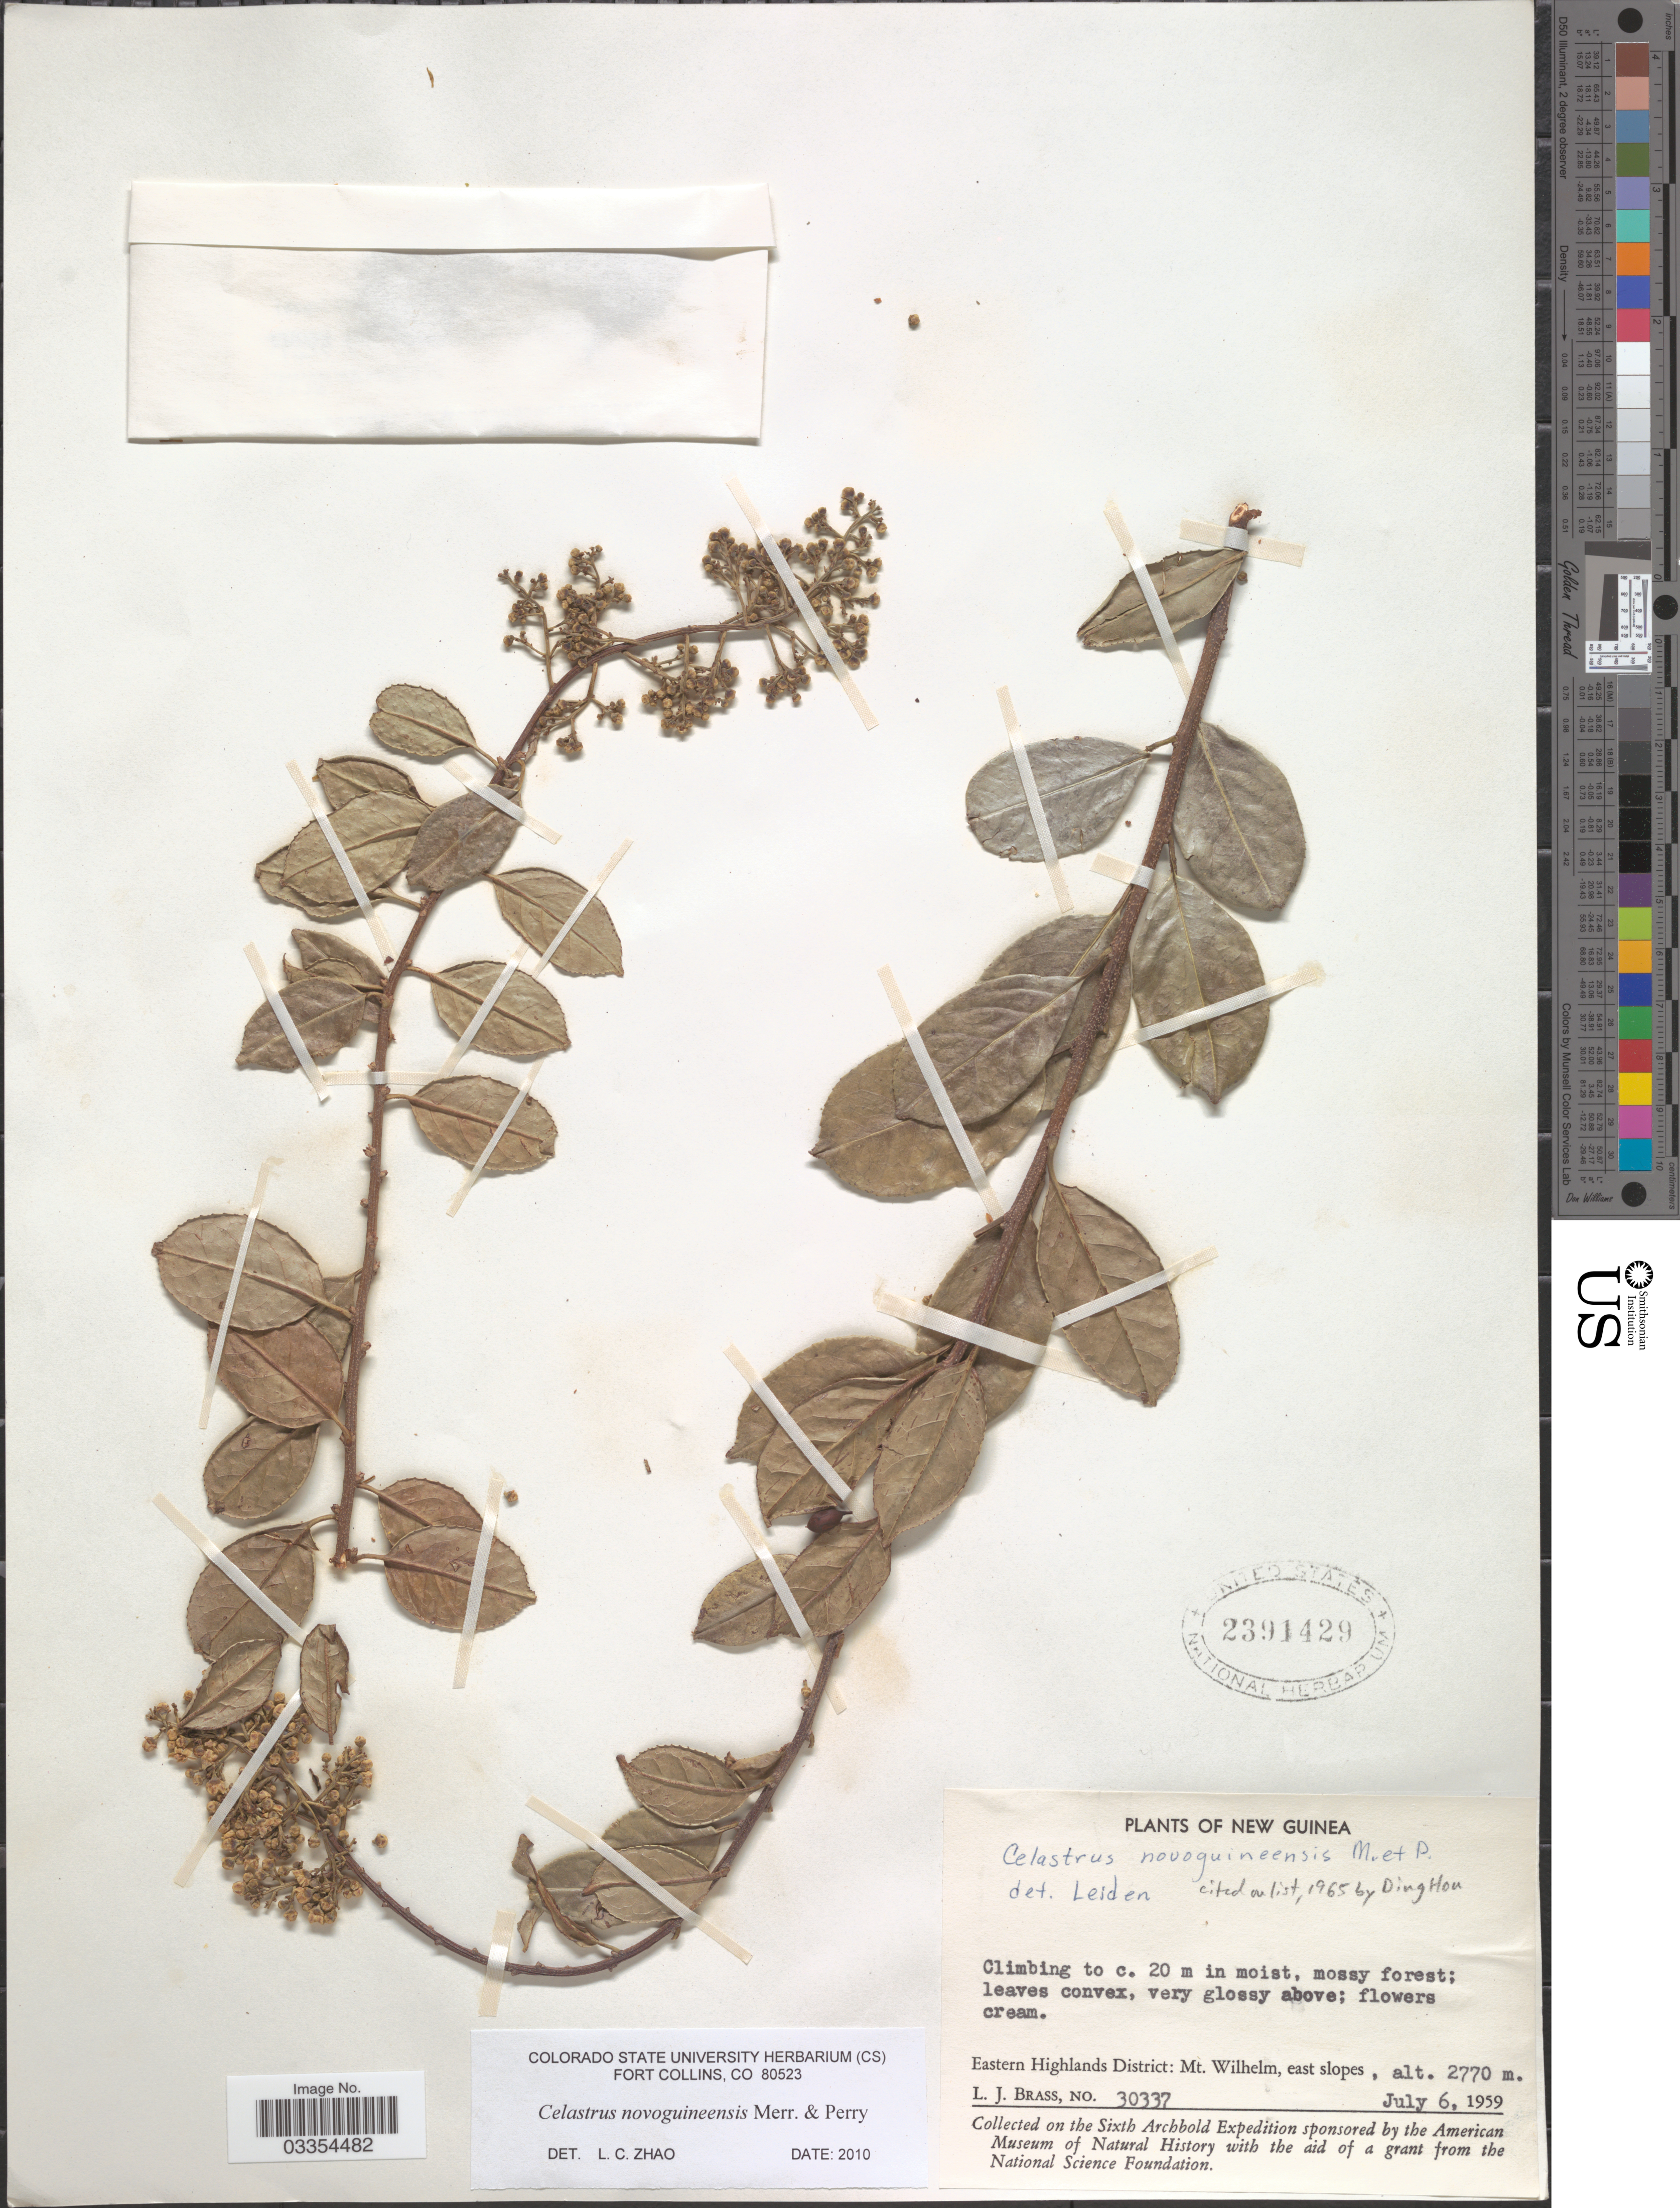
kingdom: Plantae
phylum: Tracheophyta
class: Magnoliopsida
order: Celastrales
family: Celastraceae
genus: Celastrus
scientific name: Celastrus novoguineensis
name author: Merr. & L.M. Perry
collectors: L. J. Brass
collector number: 30337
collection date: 1959-07-06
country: Papua New Guinea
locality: New Guinea, Eastern Highlands District: Mt. Wilhelm, east slopes.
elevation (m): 2770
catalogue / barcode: US 2391429